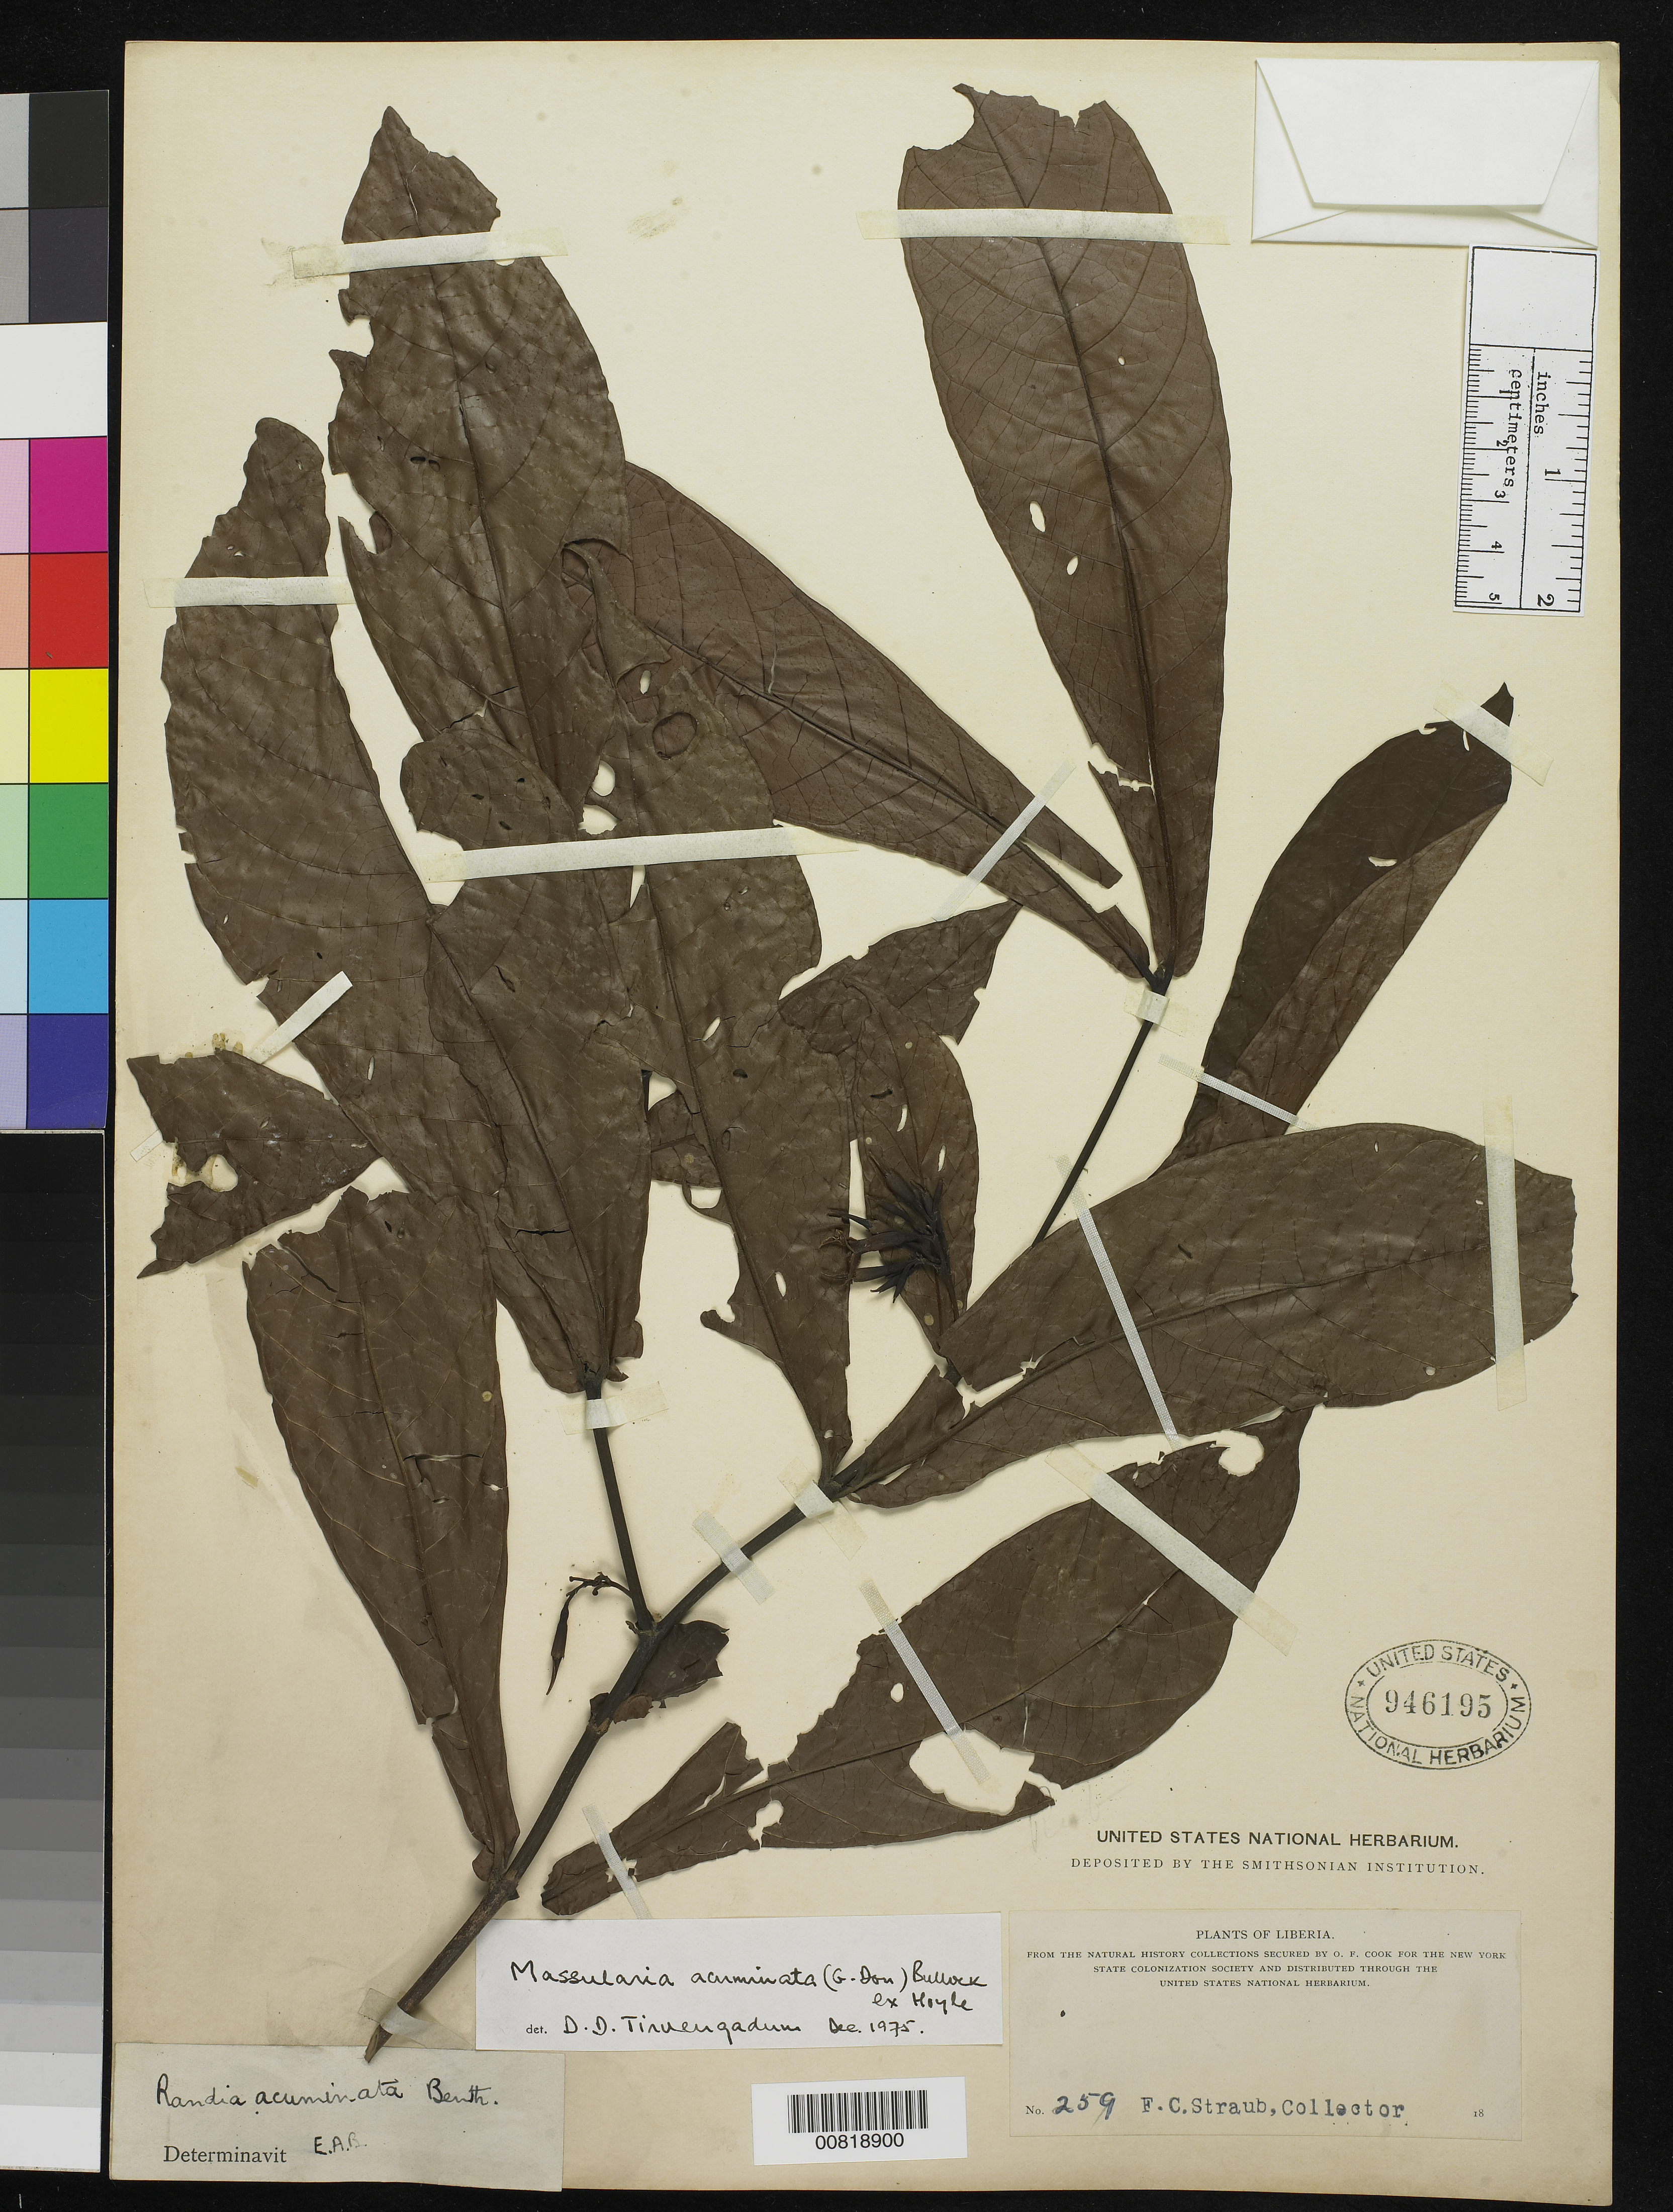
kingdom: Plantae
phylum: Tracheophyta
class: Magnoliopsida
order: Gentianales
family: Rubiaceae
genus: Massularia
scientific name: Massularia acuminata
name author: (G. Don) Bullock ex Hoyle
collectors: F. Straub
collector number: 259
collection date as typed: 18--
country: Liberia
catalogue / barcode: US 946195